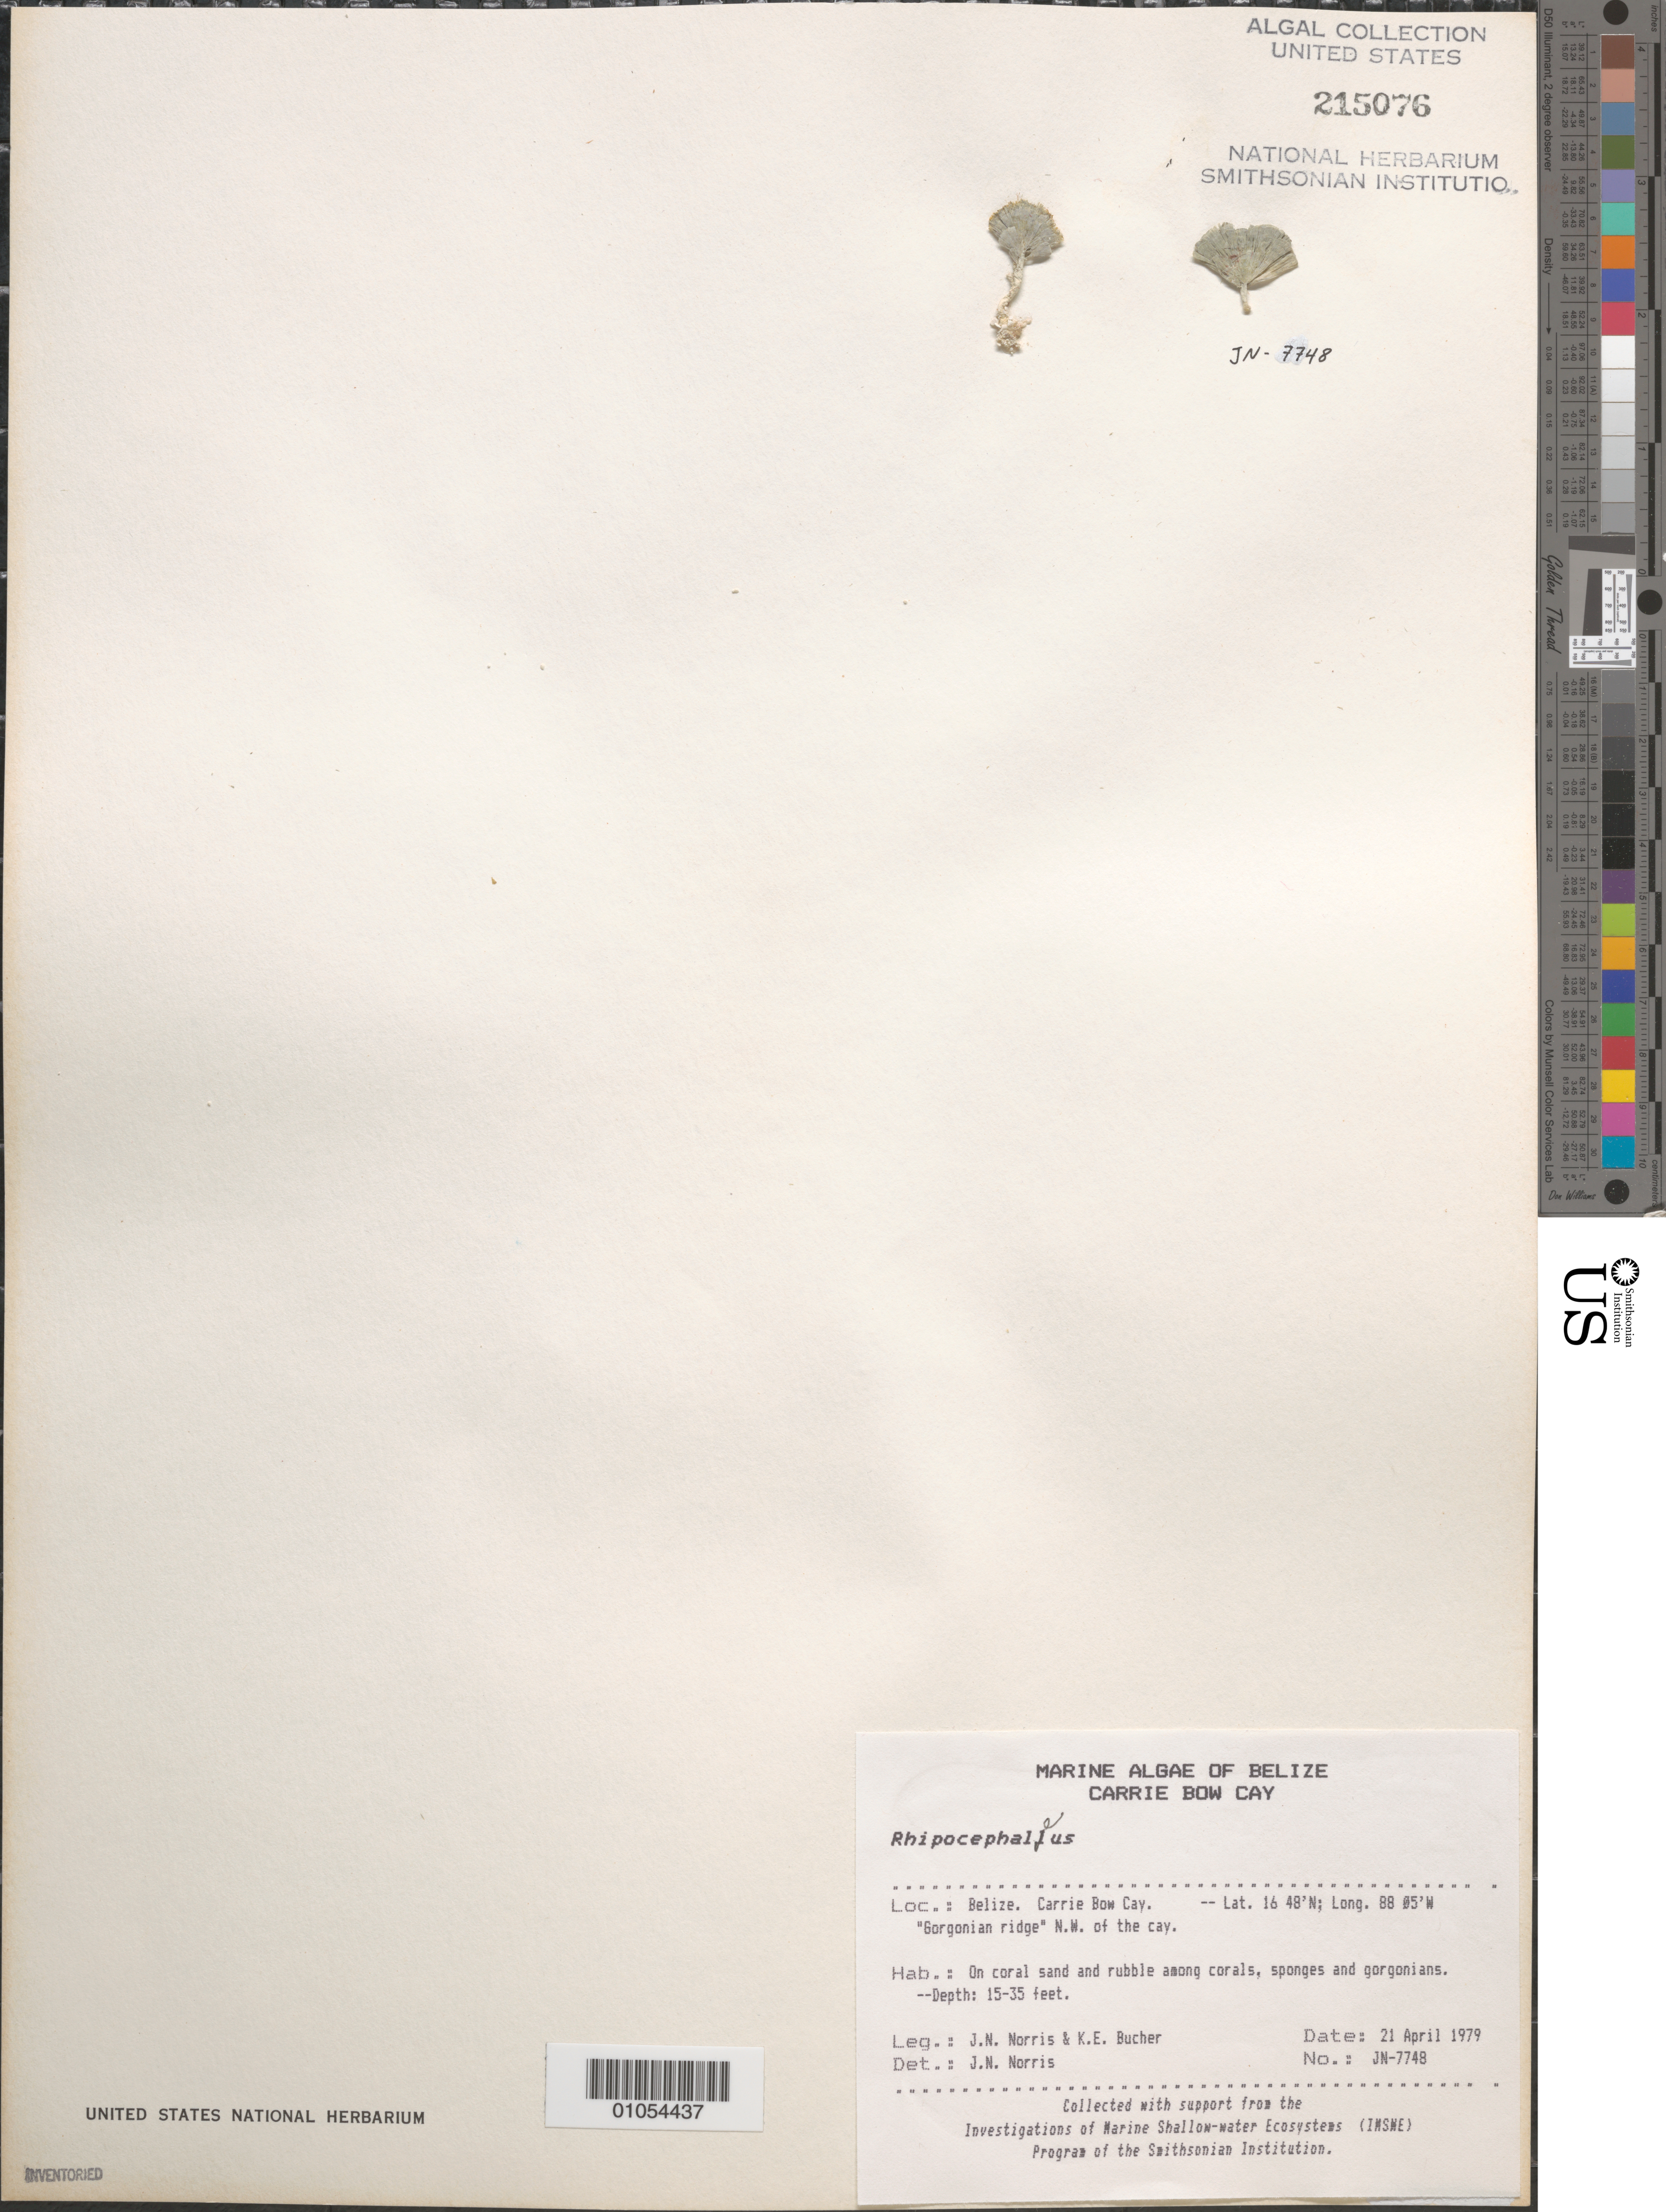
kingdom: Plantae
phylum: Chlorophyta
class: Ulvophyceae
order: Bryopsidales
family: Udoteaceae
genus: Rhipocephalus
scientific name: Rhipocephalus sp.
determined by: Norris, James N.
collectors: J. N. Norris & K. E. Bucher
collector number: JN-7748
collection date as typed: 21 Apr 1979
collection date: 1979-04-21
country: Belize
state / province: Stann Creek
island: Carrie Bow Cay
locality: "Gorgonian ridge" northwest of the cay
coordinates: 16 48'N, 88 05'W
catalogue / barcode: US 215076